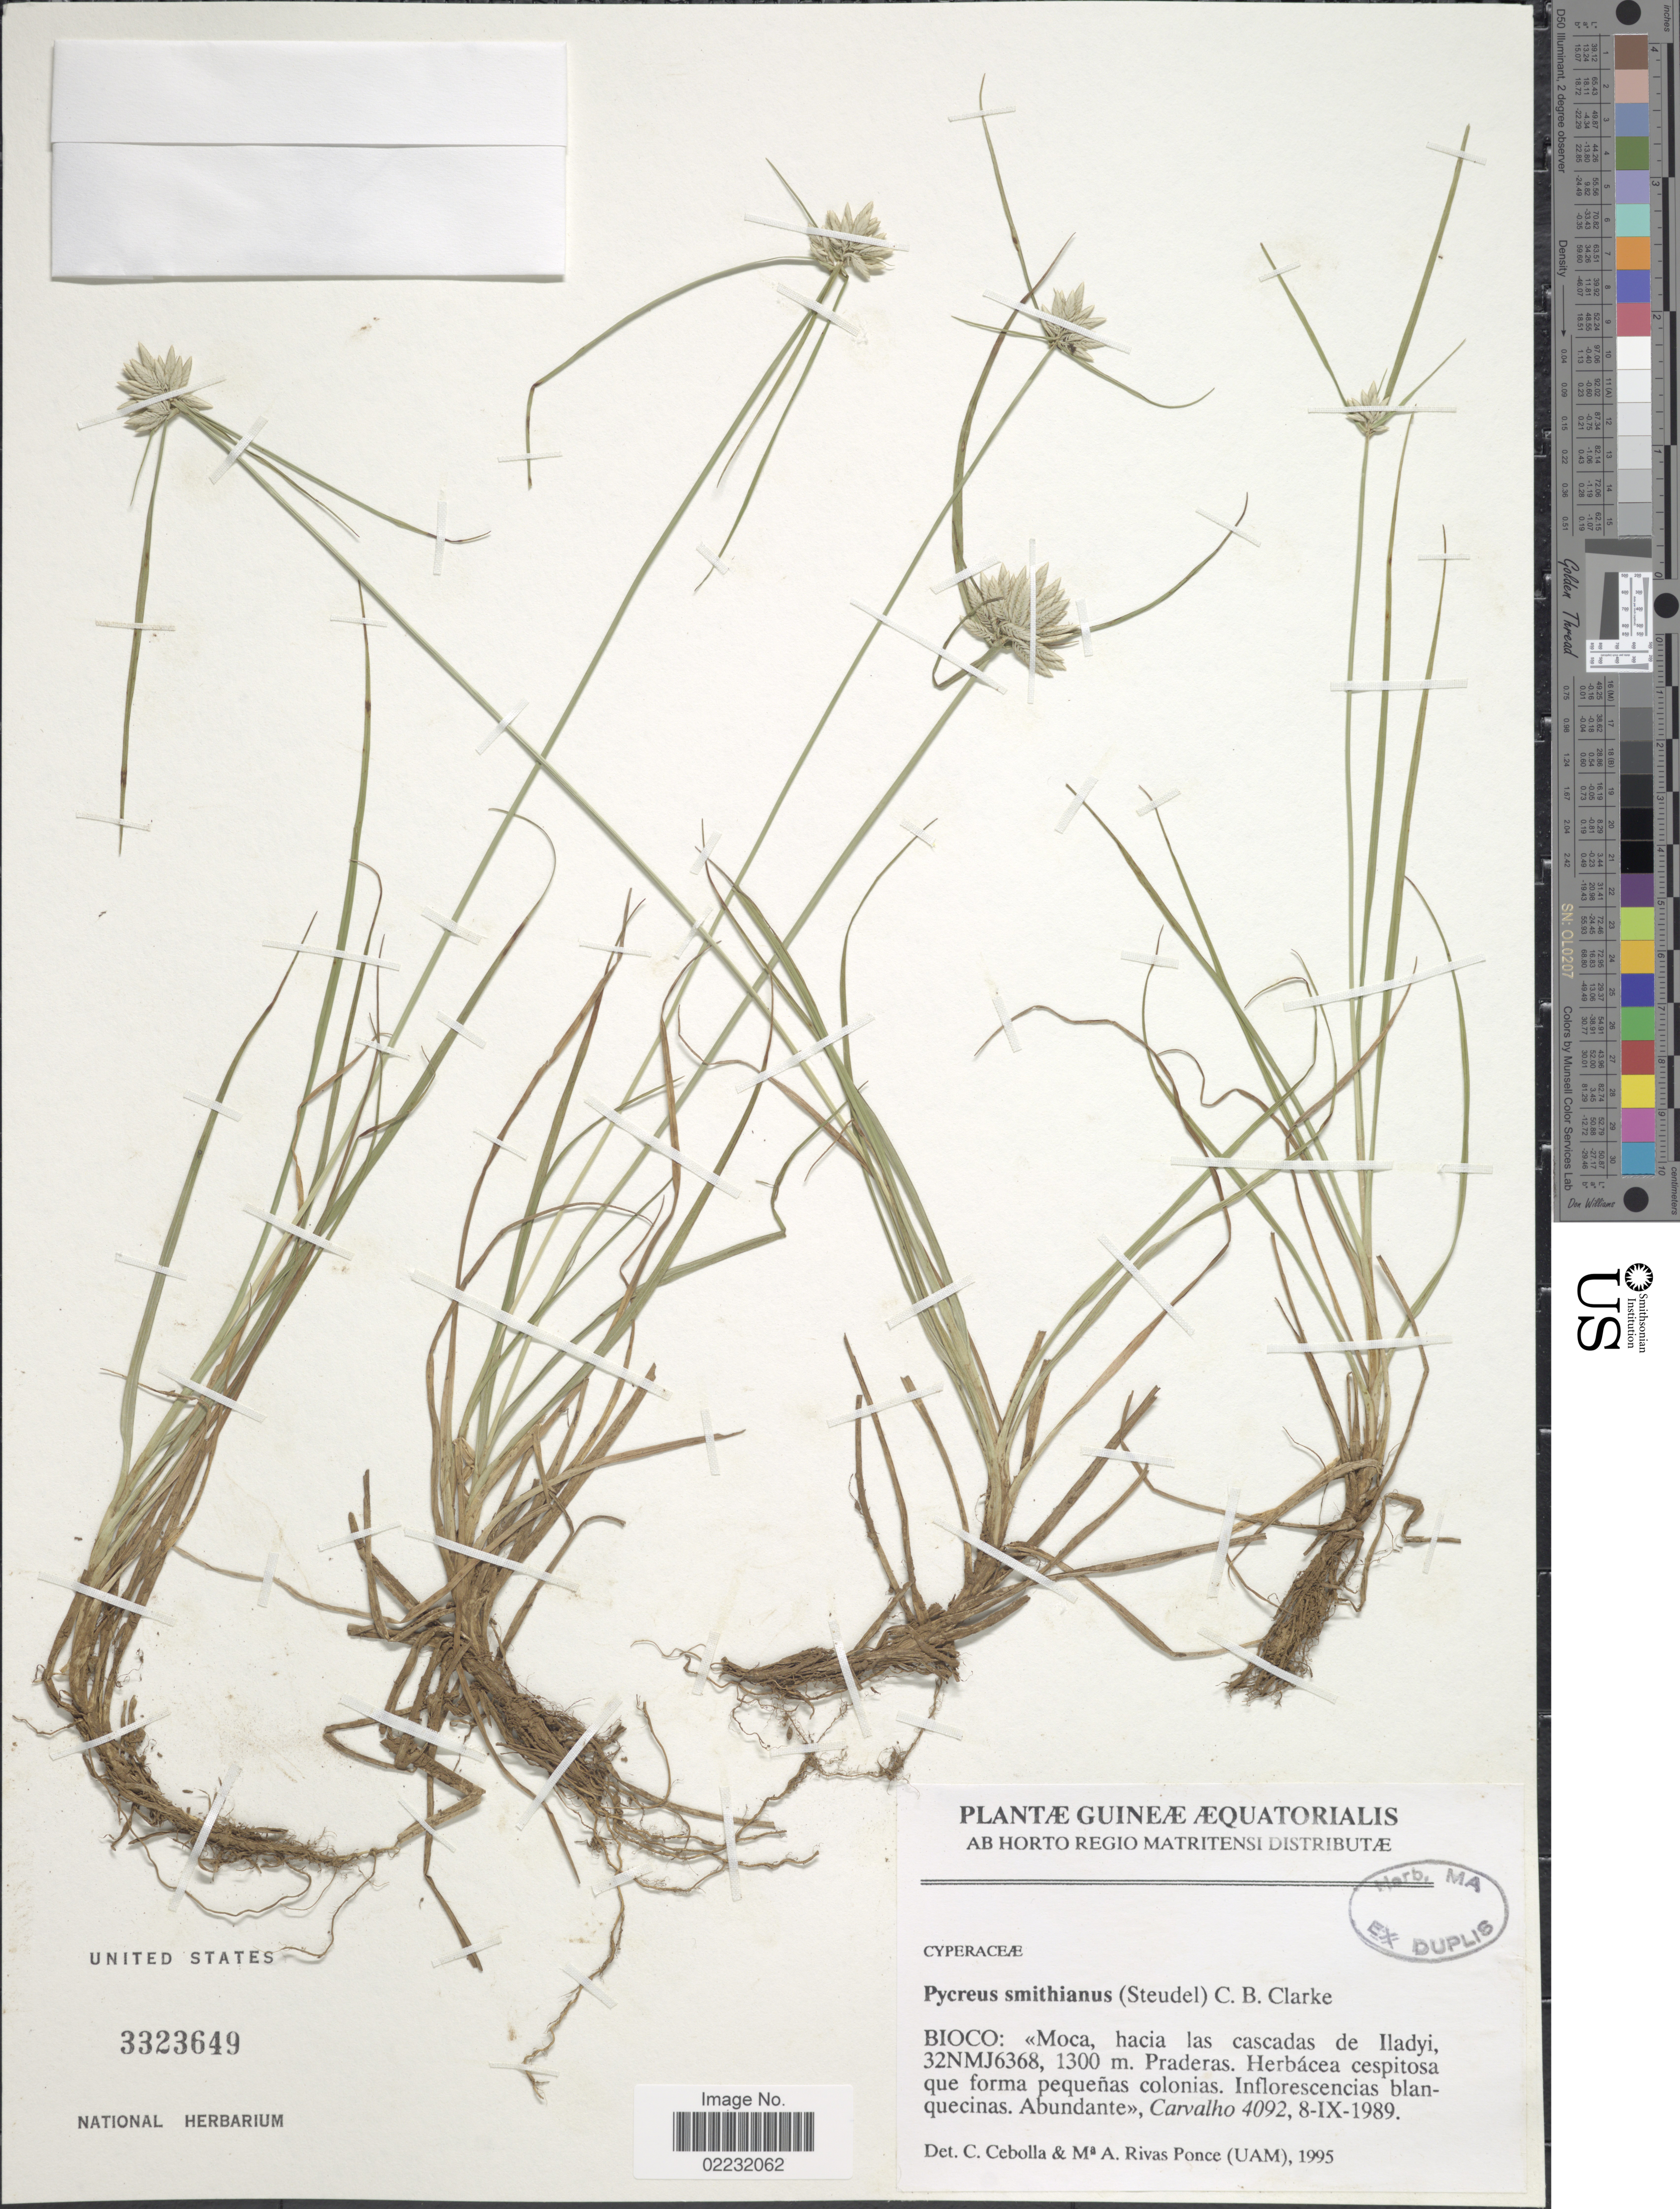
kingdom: Plantae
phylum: Tracheophyta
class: Liliopsida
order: Poales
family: Cyperaceae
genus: Cyperus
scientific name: Cyperus smithianus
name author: Ridl.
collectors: Carvalho, --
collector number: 4092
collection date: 1989-09-08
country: Equatorial Guinea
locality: Bioco: Moca, hacia las cascadas de Iladyi, 32NMJ6368, Praderas. Guinea Aequatorialis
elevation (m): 1300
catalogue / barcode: US 3323649